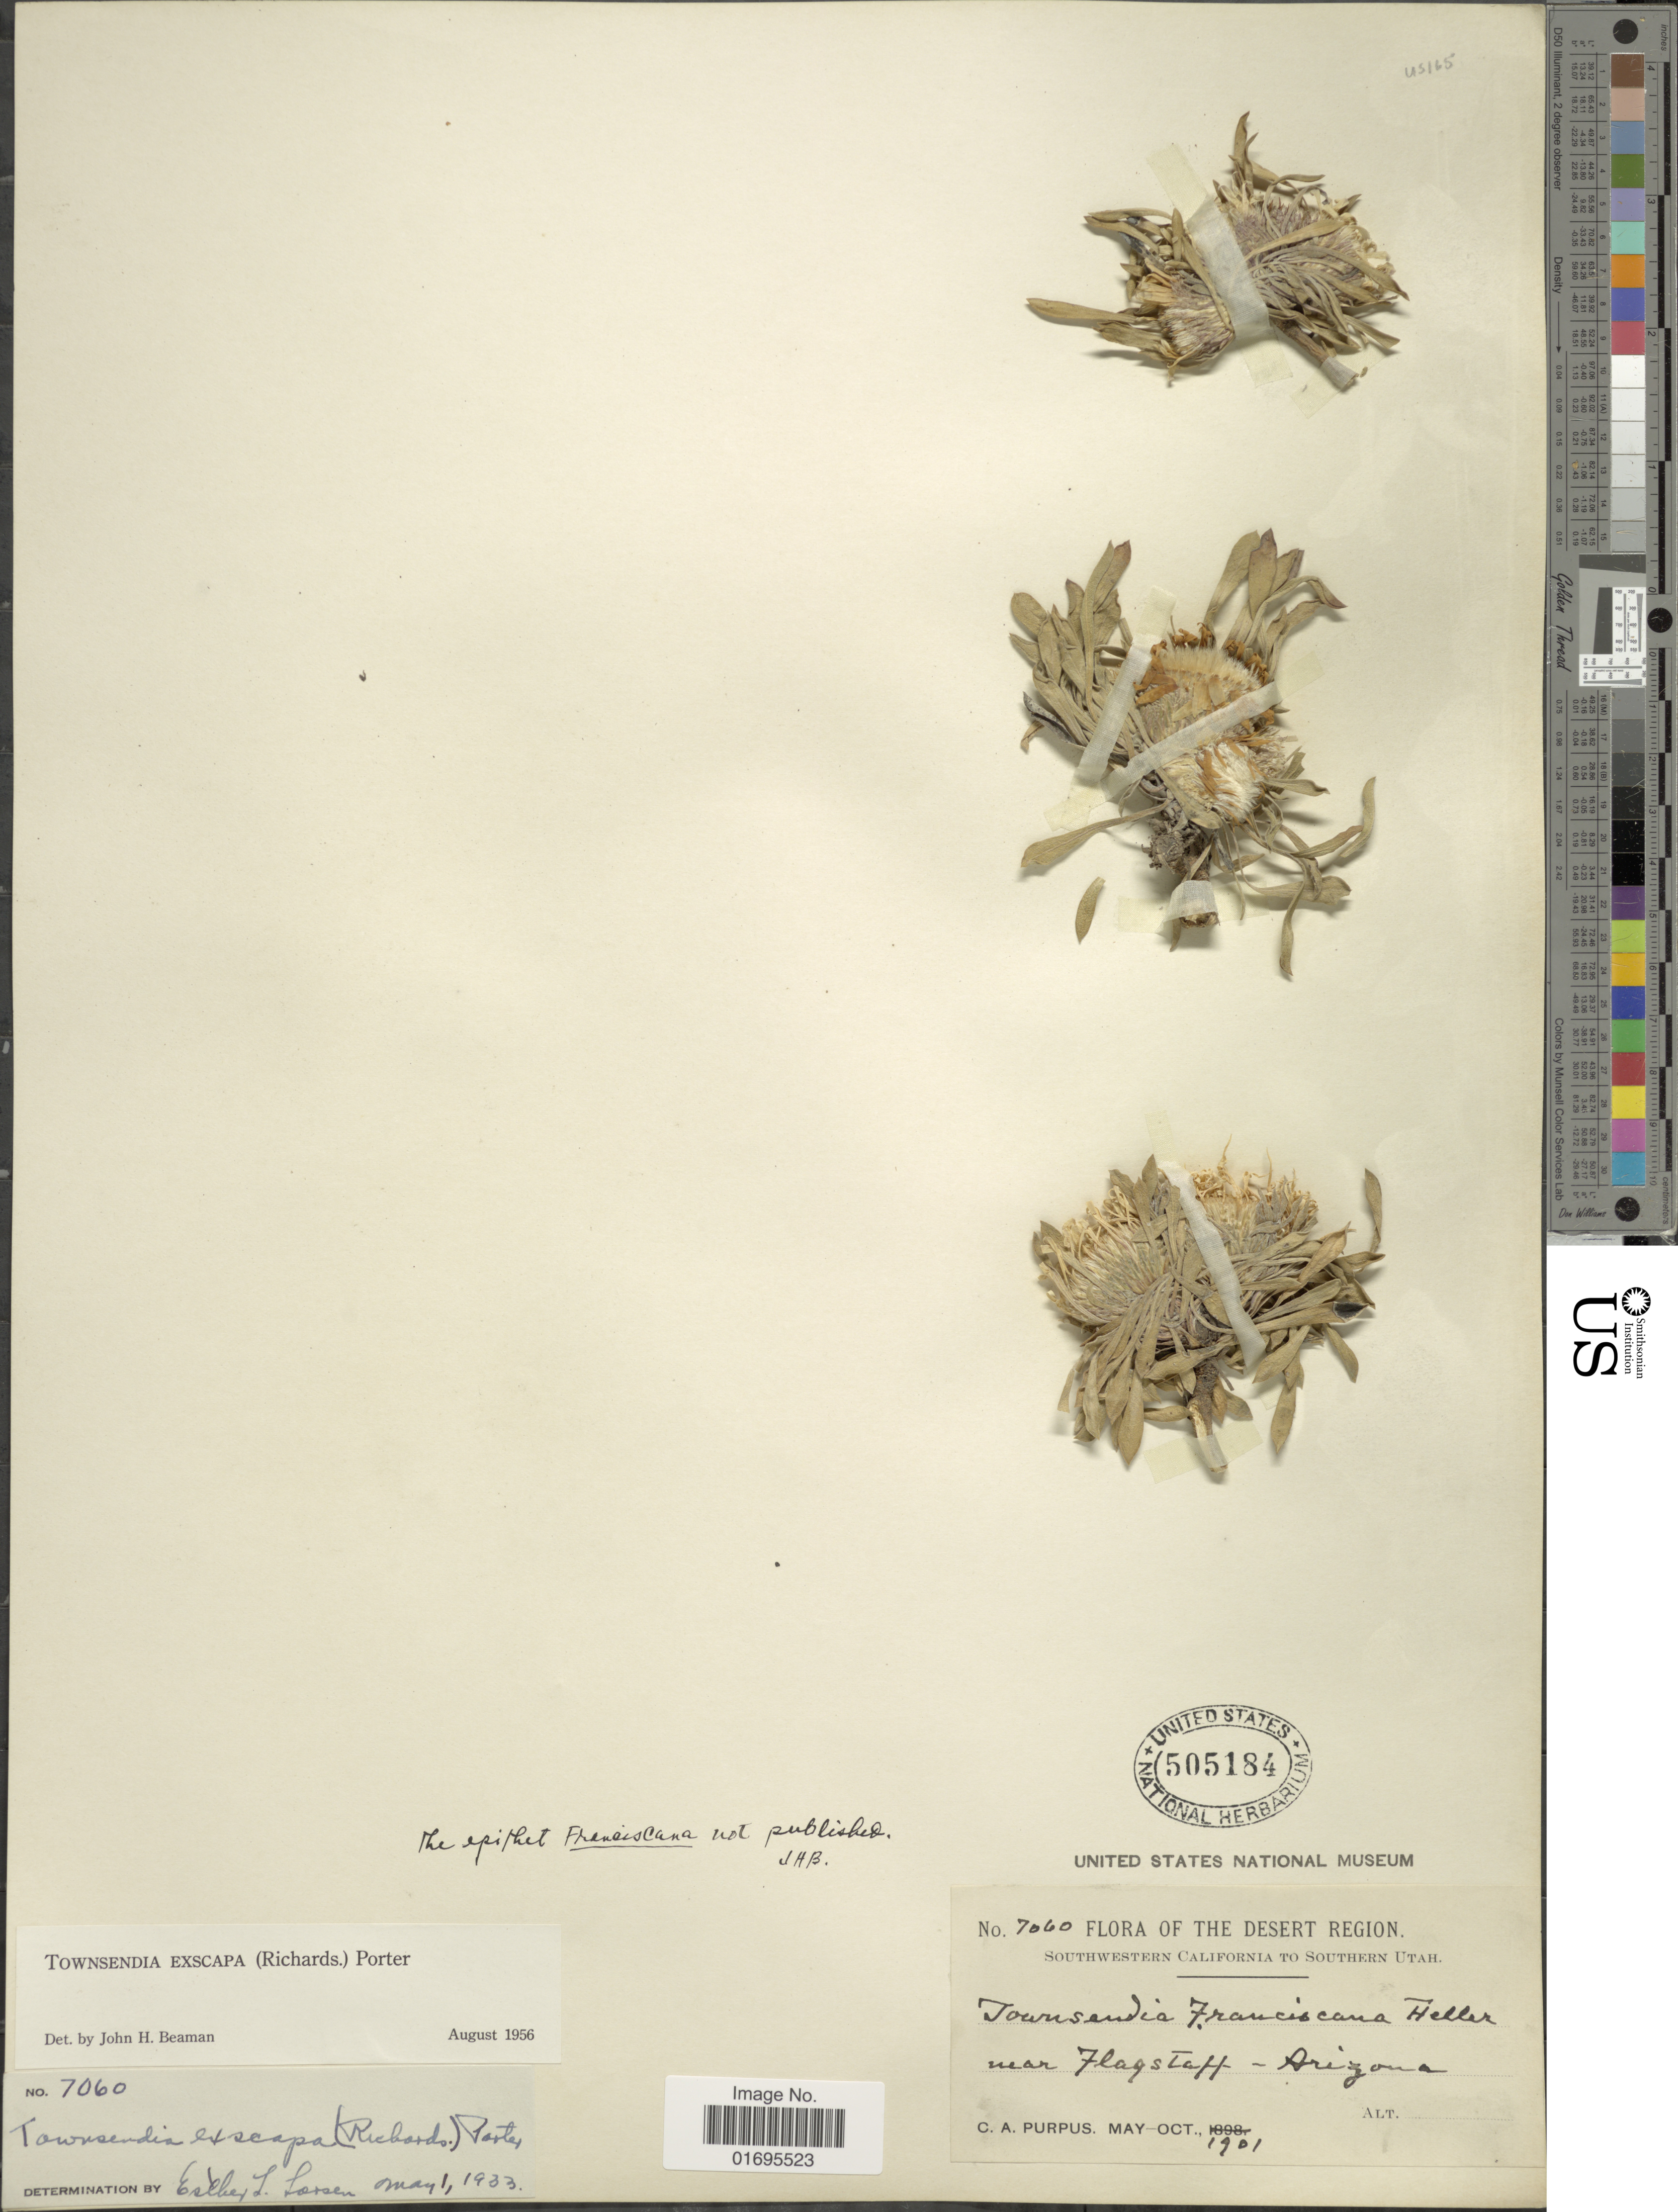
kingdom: Plantae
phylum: Tracheophyta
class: Magnoliopsida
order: Asterales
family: Asteraceae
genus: Townsendia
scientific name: Townsendia exscapa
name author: (Richardson) Porter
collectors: C. A. Purpus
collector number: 7060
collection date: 1901-05/1901-10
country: United States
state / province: Arizona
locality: Southwestern California to Southern Utah, Desert Region, near Flagstaff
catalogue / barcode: US 505184